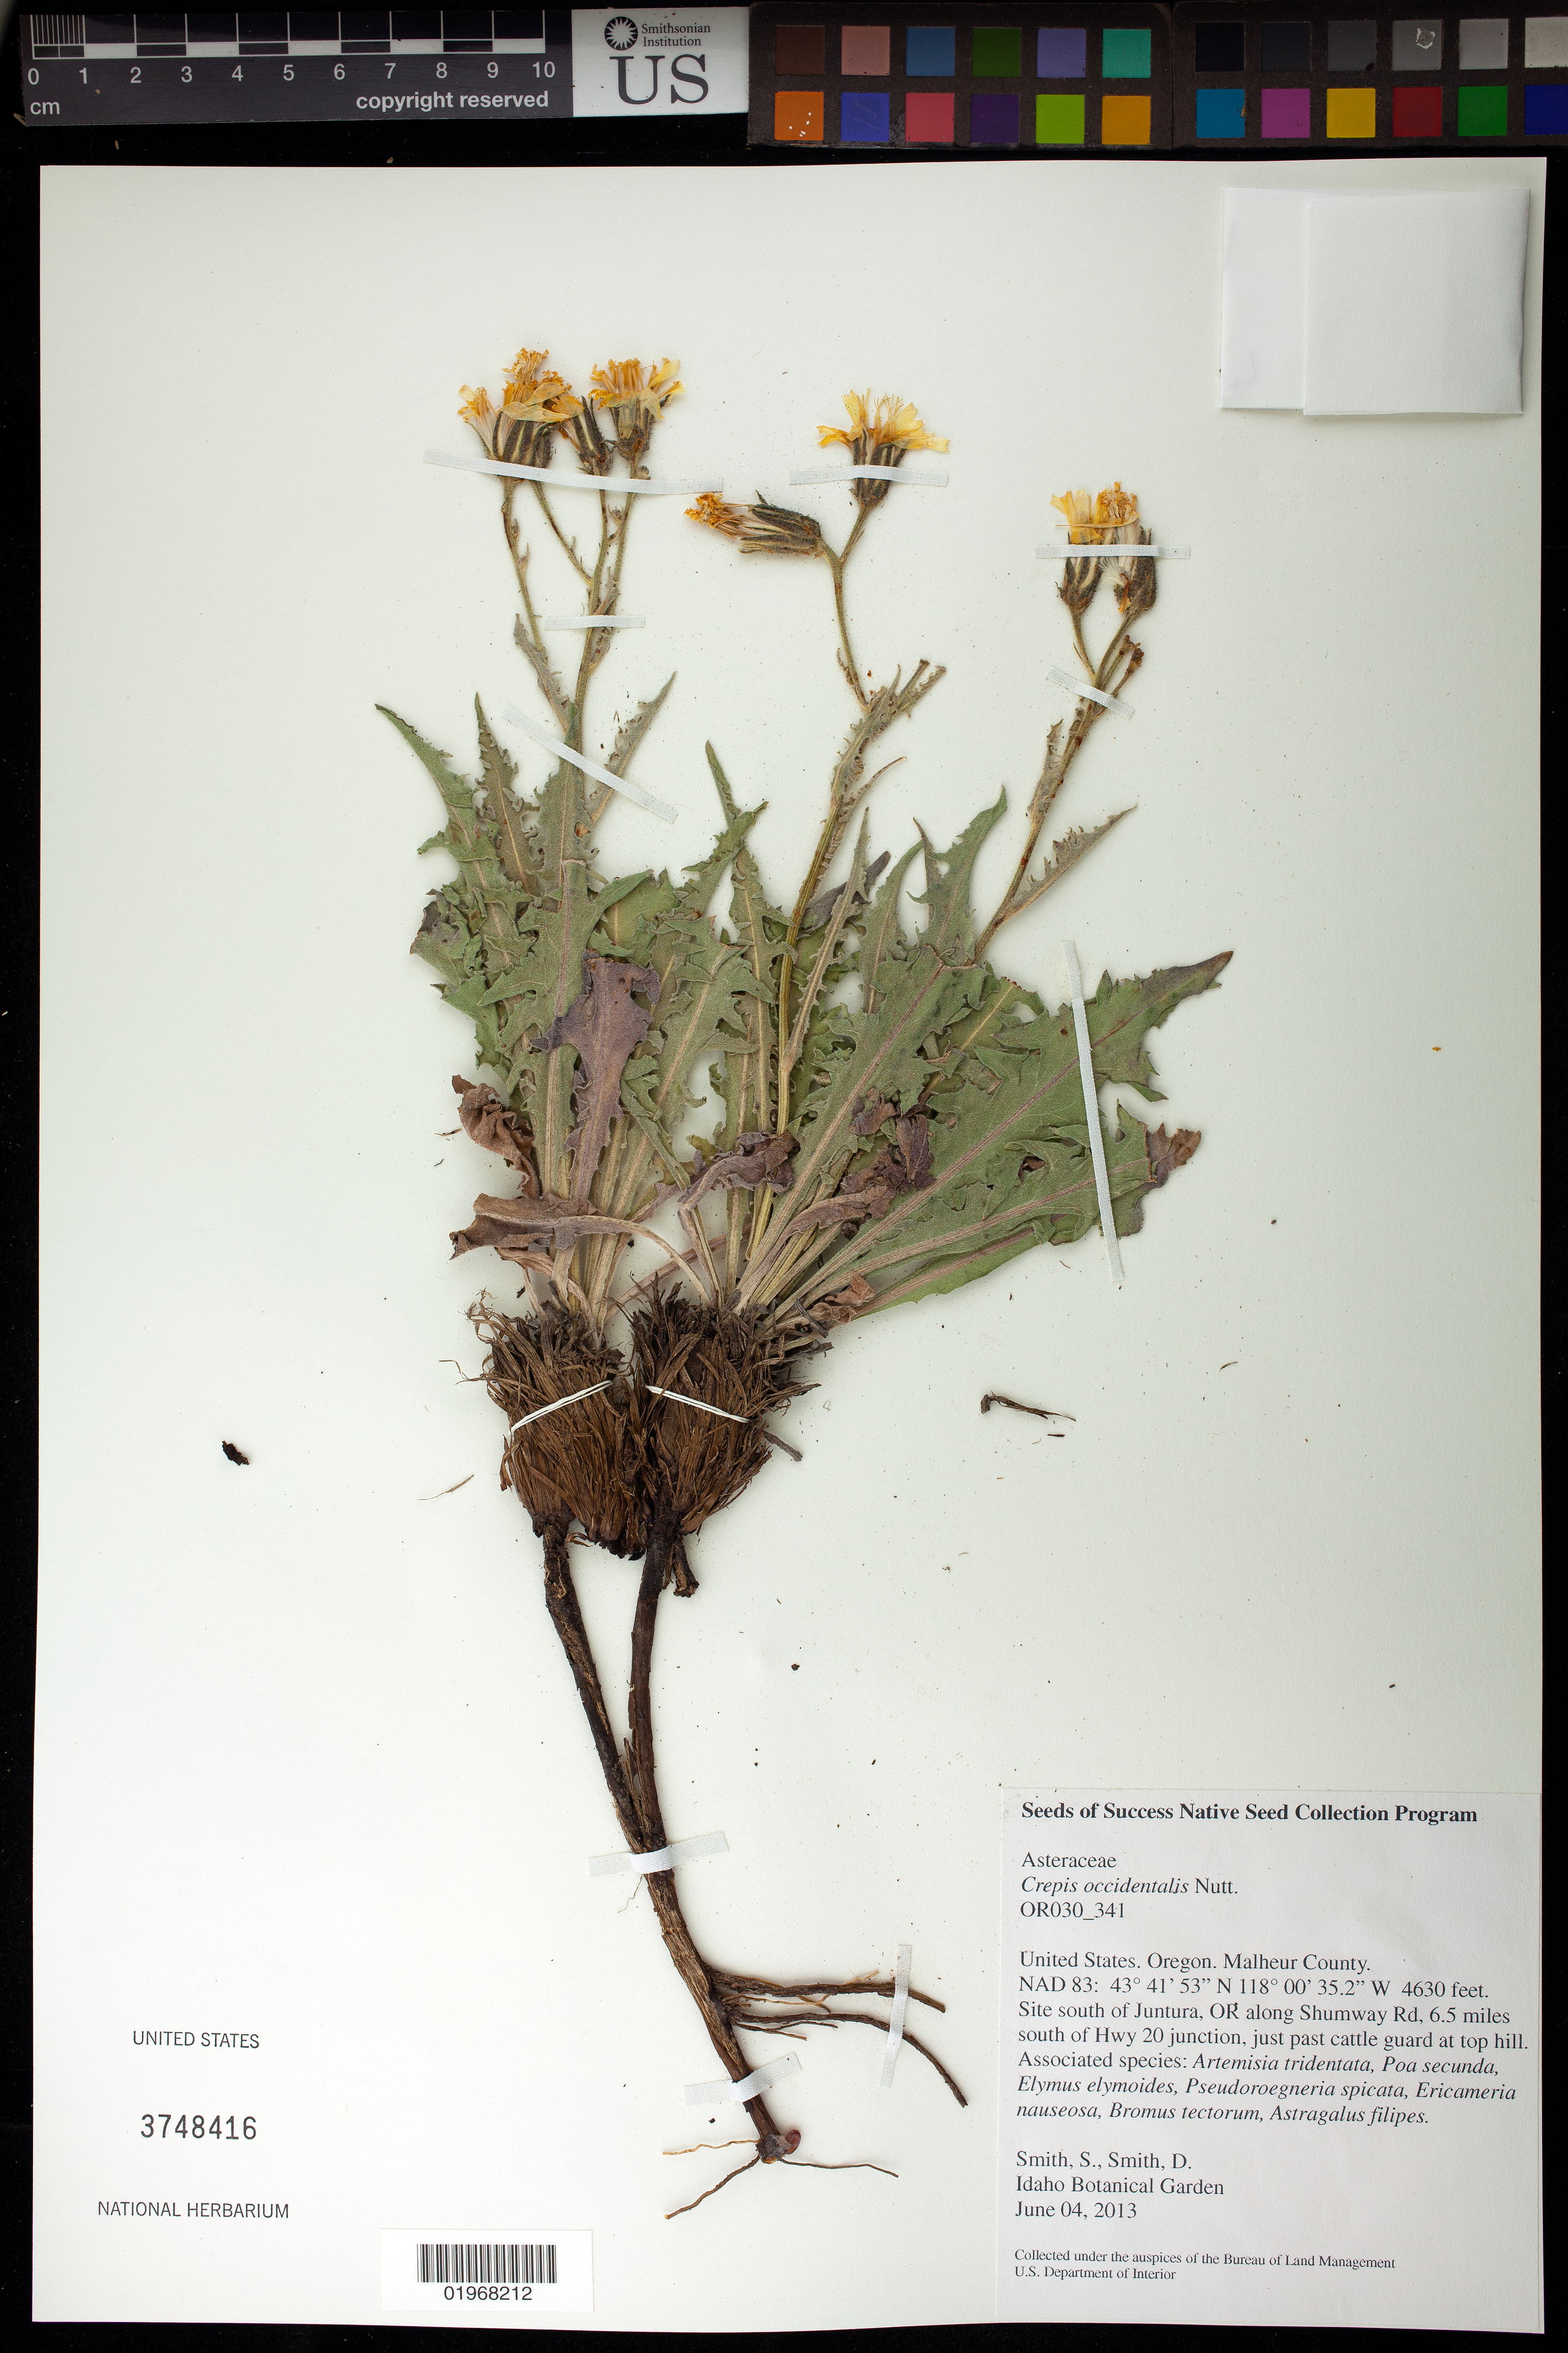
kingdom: Plantae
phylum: Tracheophyta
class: Magnoliopsida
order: Asterales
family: Asteraceae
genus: Crepis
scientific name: Crepis occidentalis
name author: Nutt.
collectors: S. Smith & D. Smith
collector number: OR030-341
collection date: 2013-06-04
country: United States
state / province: Oregon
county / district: Malheur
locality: S of Juntura, along Shumway Rd, 6.5 mi. S of Hwy 20 jct.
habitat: With Poa secunda, Artemisia tridentata, Bromus tectorum, ect.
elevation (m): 1411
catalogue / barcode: US 3748416